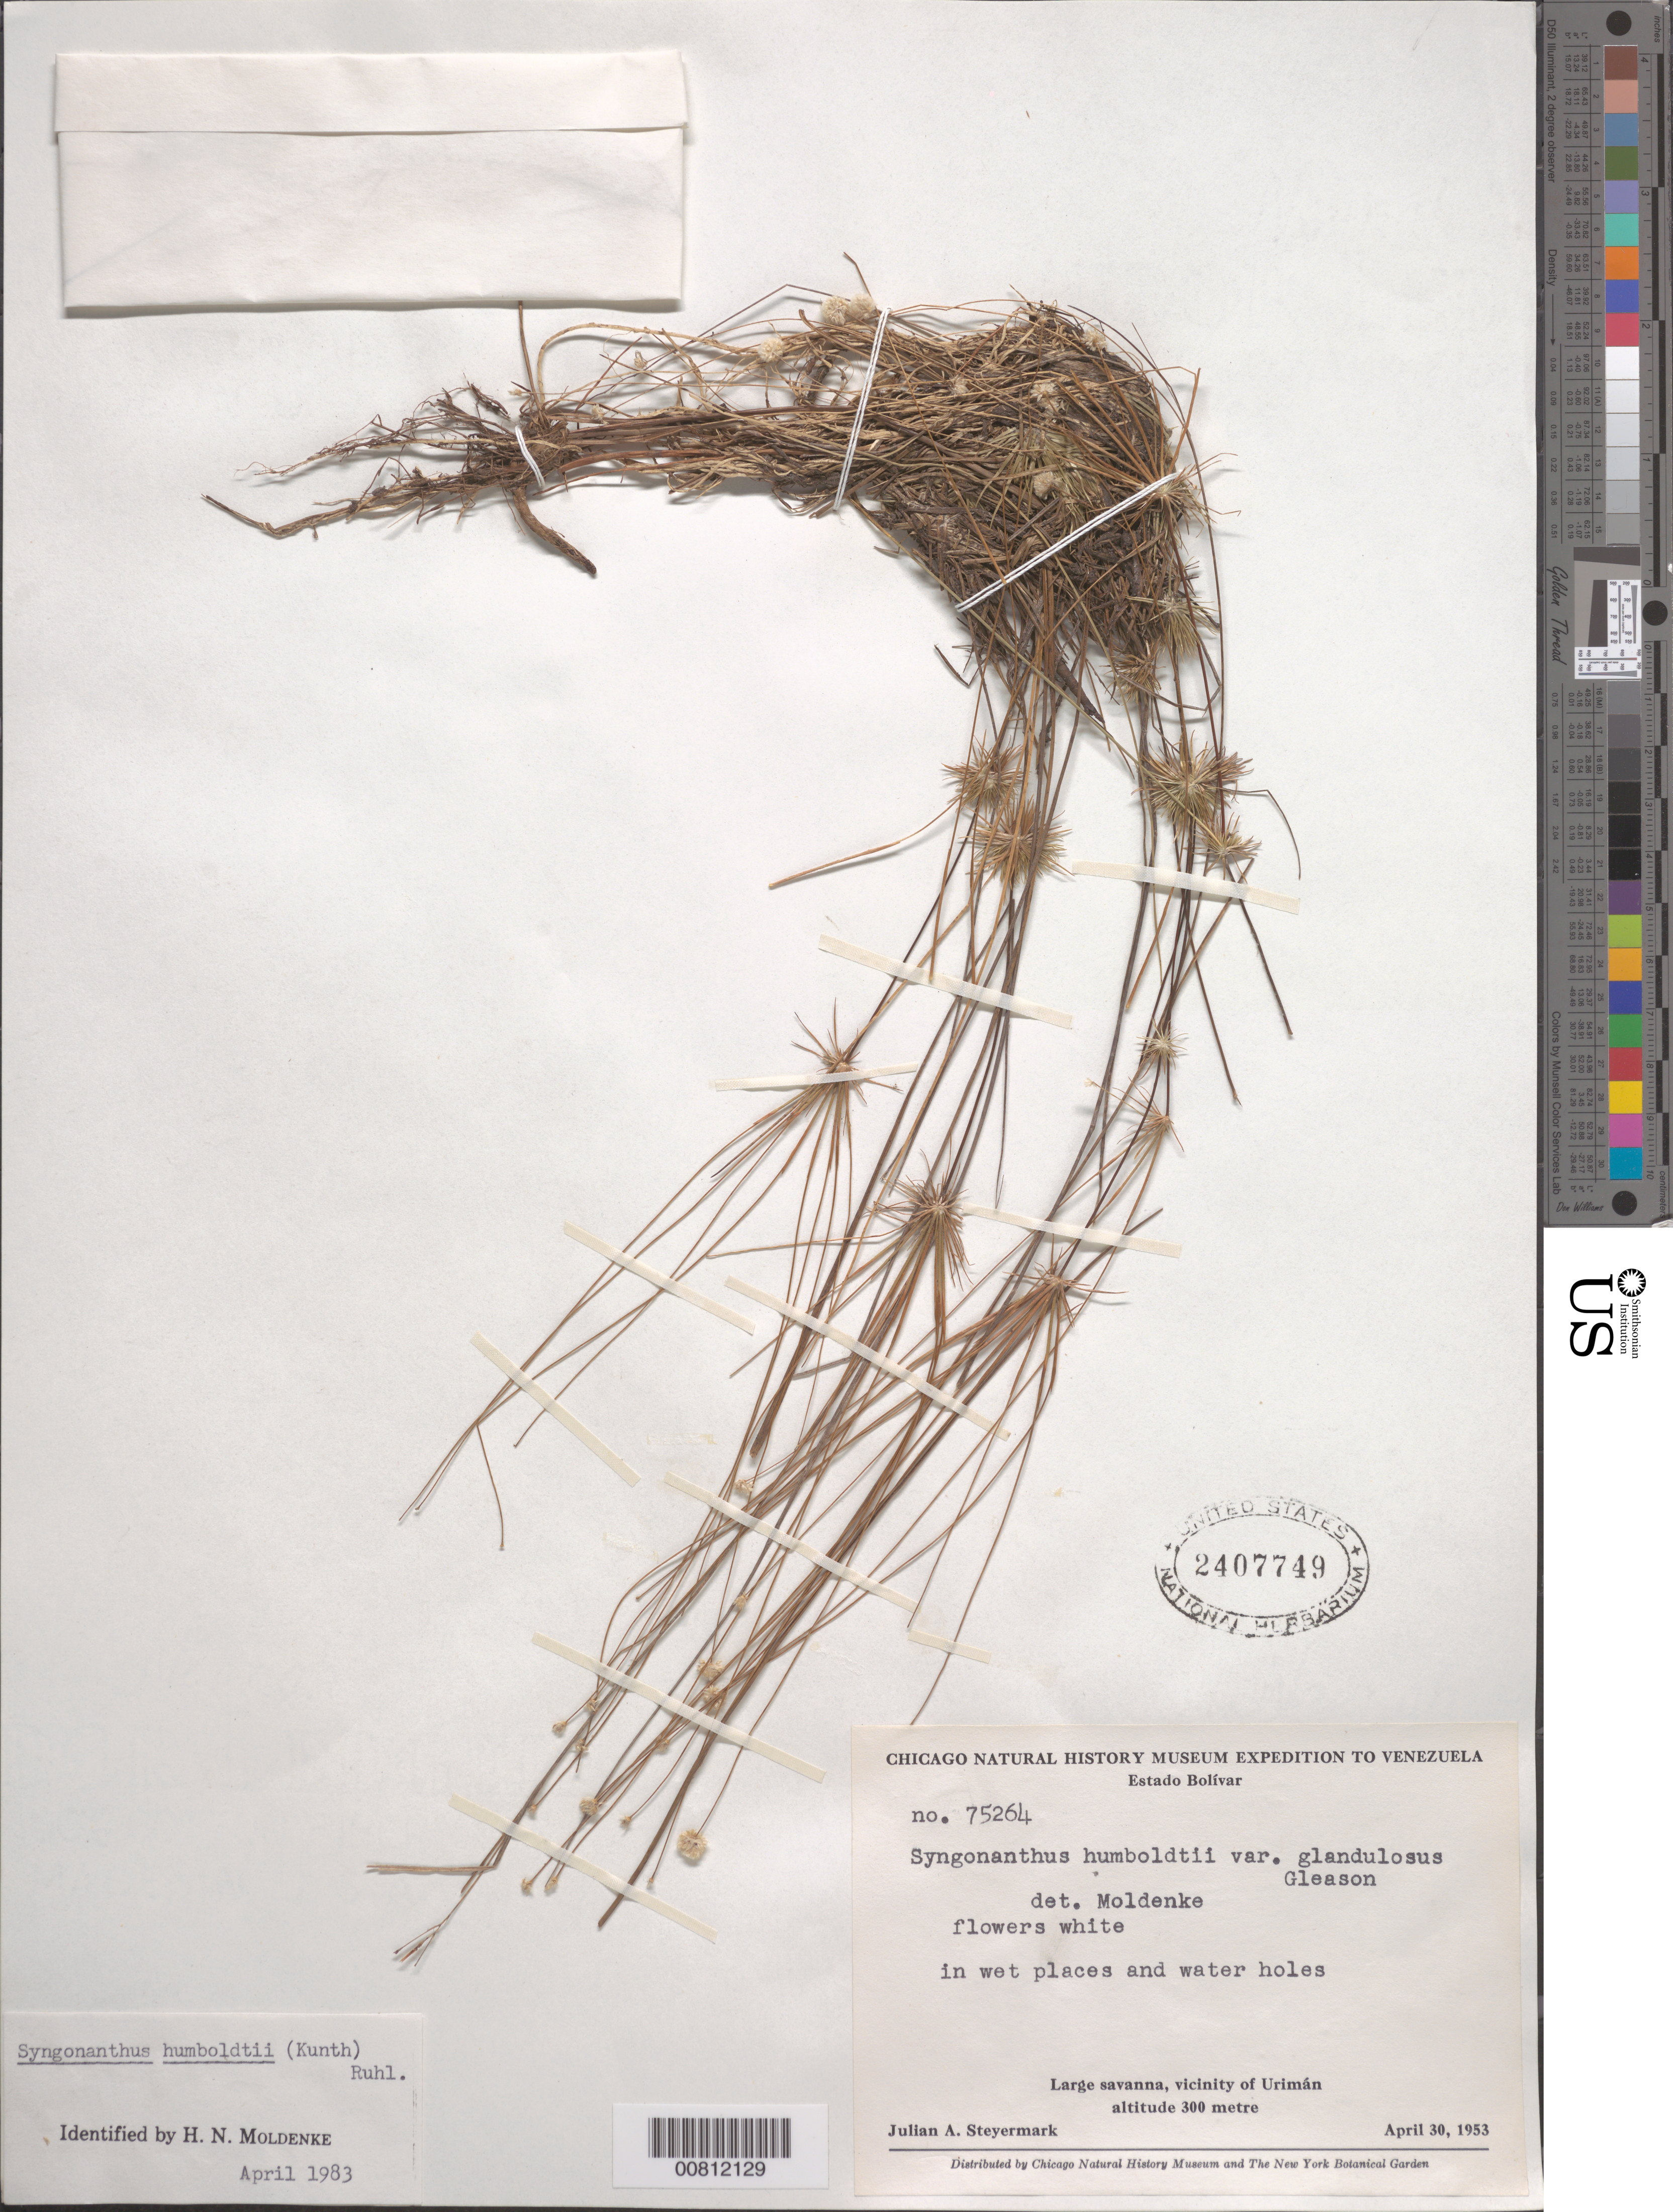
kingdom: Plantae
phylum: Tracheophyta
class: Liliopsida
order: Poales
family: Eriocaulaceae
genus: Syngonanthus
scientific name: Syngonanthus humboldtii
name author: (Kunth) Ruhland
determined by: Moldenke, H. N.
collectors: J. Steyermark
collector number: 75264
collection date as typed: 30-Apr-53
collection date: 1953-04-30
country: Venezuela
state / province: Bolívar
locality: Urimán, vicinity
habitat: Large savanna; in wet places and water holes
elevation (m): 300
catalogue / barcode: US 2407749